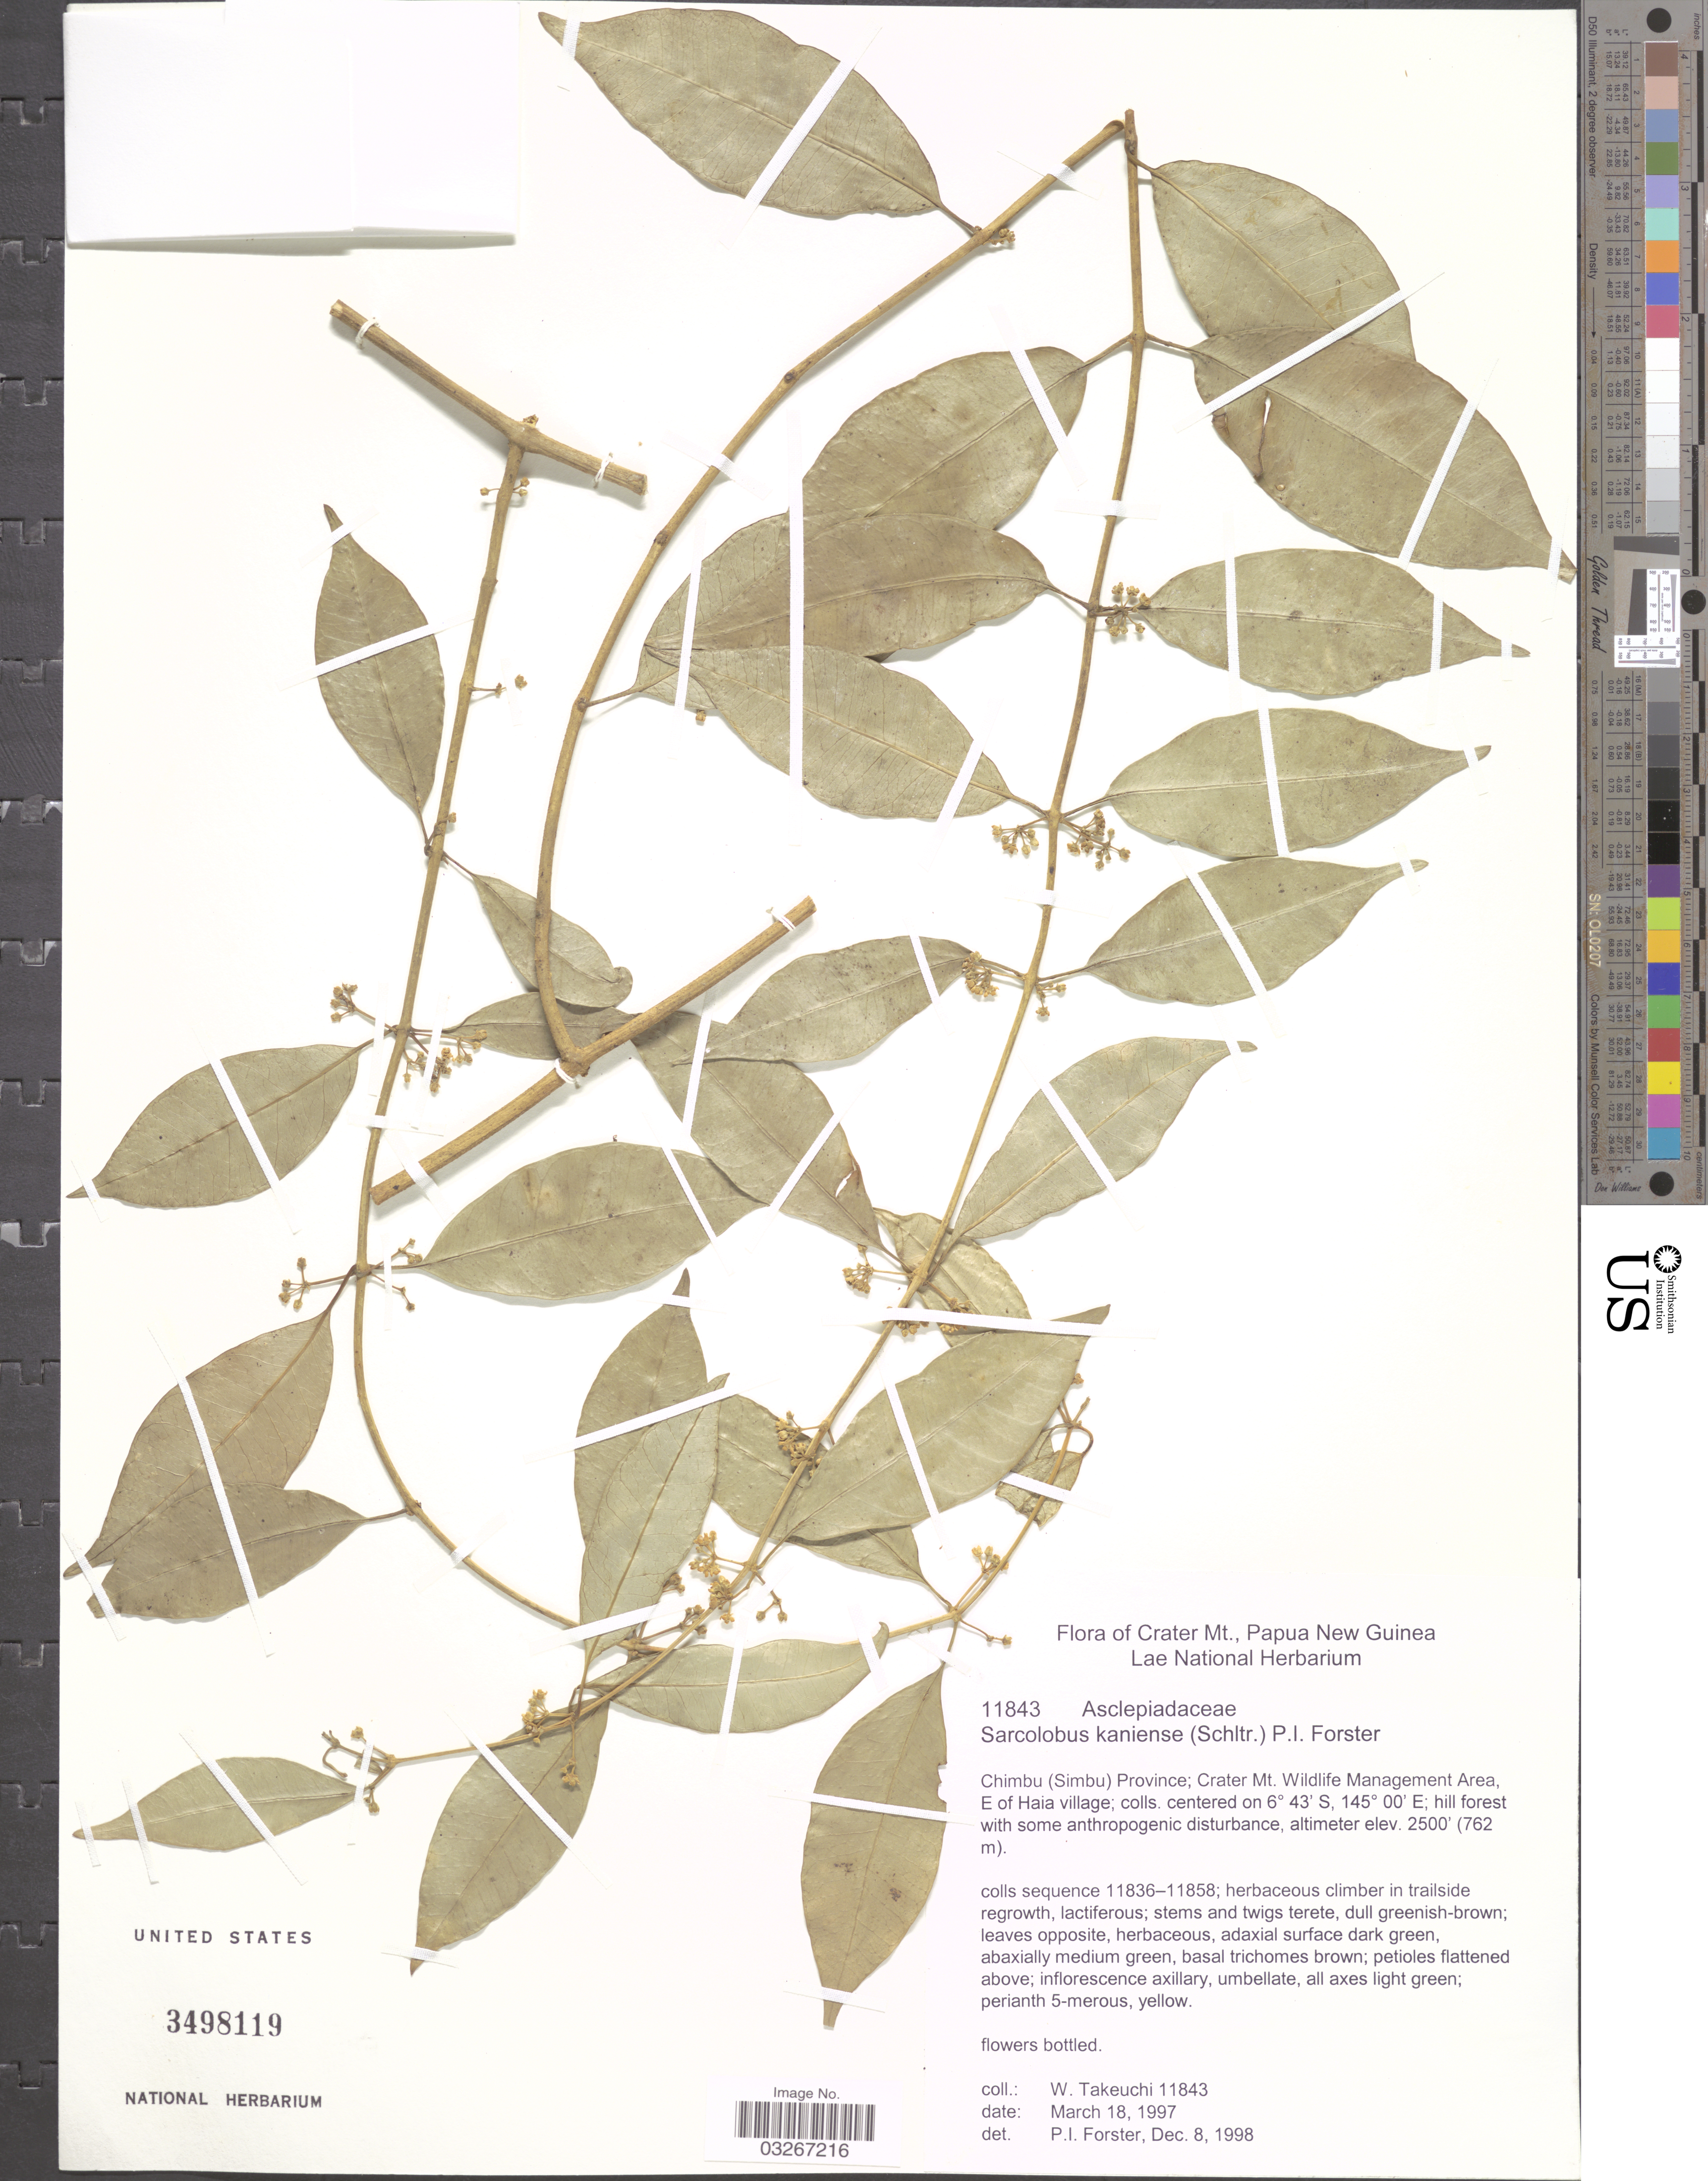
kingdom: Plantae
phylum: Tracheophyta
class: Magnoliopsida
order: Gentianales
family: Apocynaceae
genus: Sarcolobus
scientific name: Sarcolobus kaniensis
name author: (Schltr.) P.I. Forst.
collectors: W. Takeuchi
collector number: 11843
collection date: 1997-03-18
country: Papua New Guinea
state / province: Chimbu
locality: Crater Mt. Chimbu (Simbu) Province; Crater Mt. Wildlife Management Area, E of Haia village.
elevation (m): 762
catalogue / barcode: US 3498119